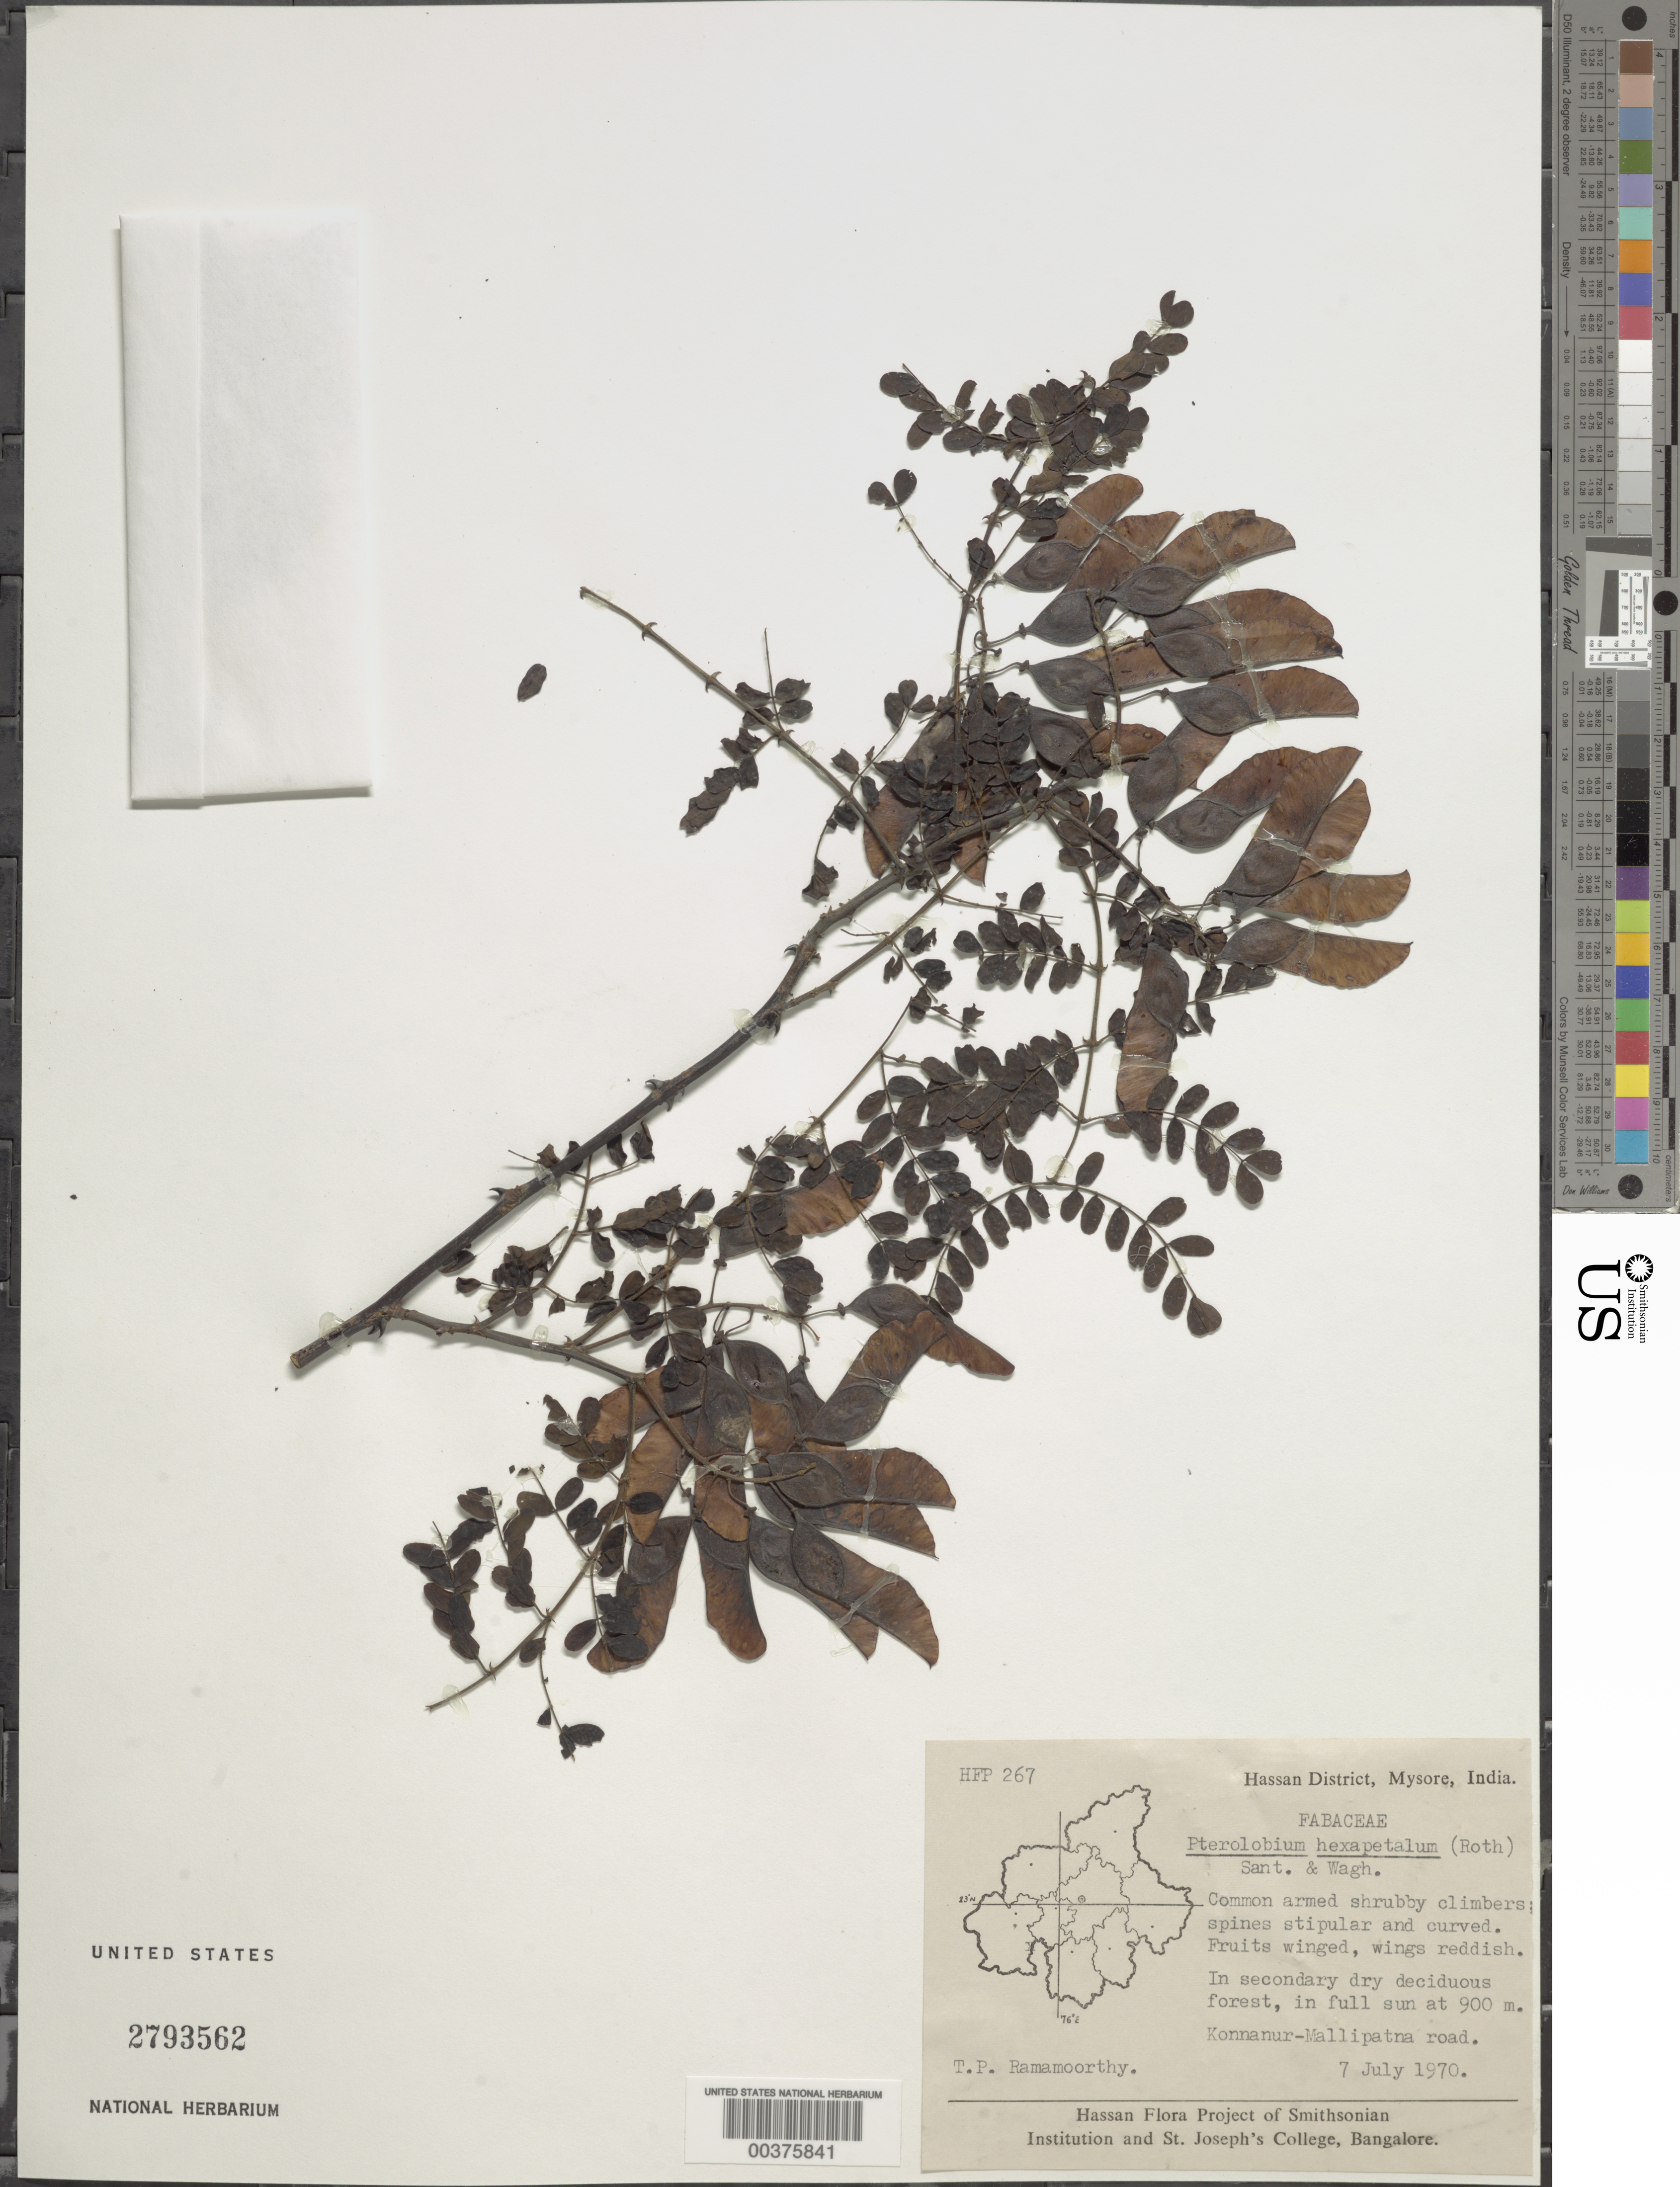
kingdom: Plantae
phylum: Tracheophyta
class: Magnoliopsida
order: Fabales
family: Fabaceae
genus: Pterolobium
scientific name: Pterolobium hexapetalum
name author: (Roth) Santapau & Wagh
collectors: T. P. Ramamoorthy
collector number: Hfp267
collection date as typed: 07 Jul 1970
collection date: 1970-07-07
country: India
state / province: Karnataka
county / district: Hassan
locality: Konnanur-mallipatna road, mysore state [mysore state = karnataka.]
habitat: In secondary dry deciduous forest, in full sun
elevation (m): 900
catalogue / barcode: US 2793562